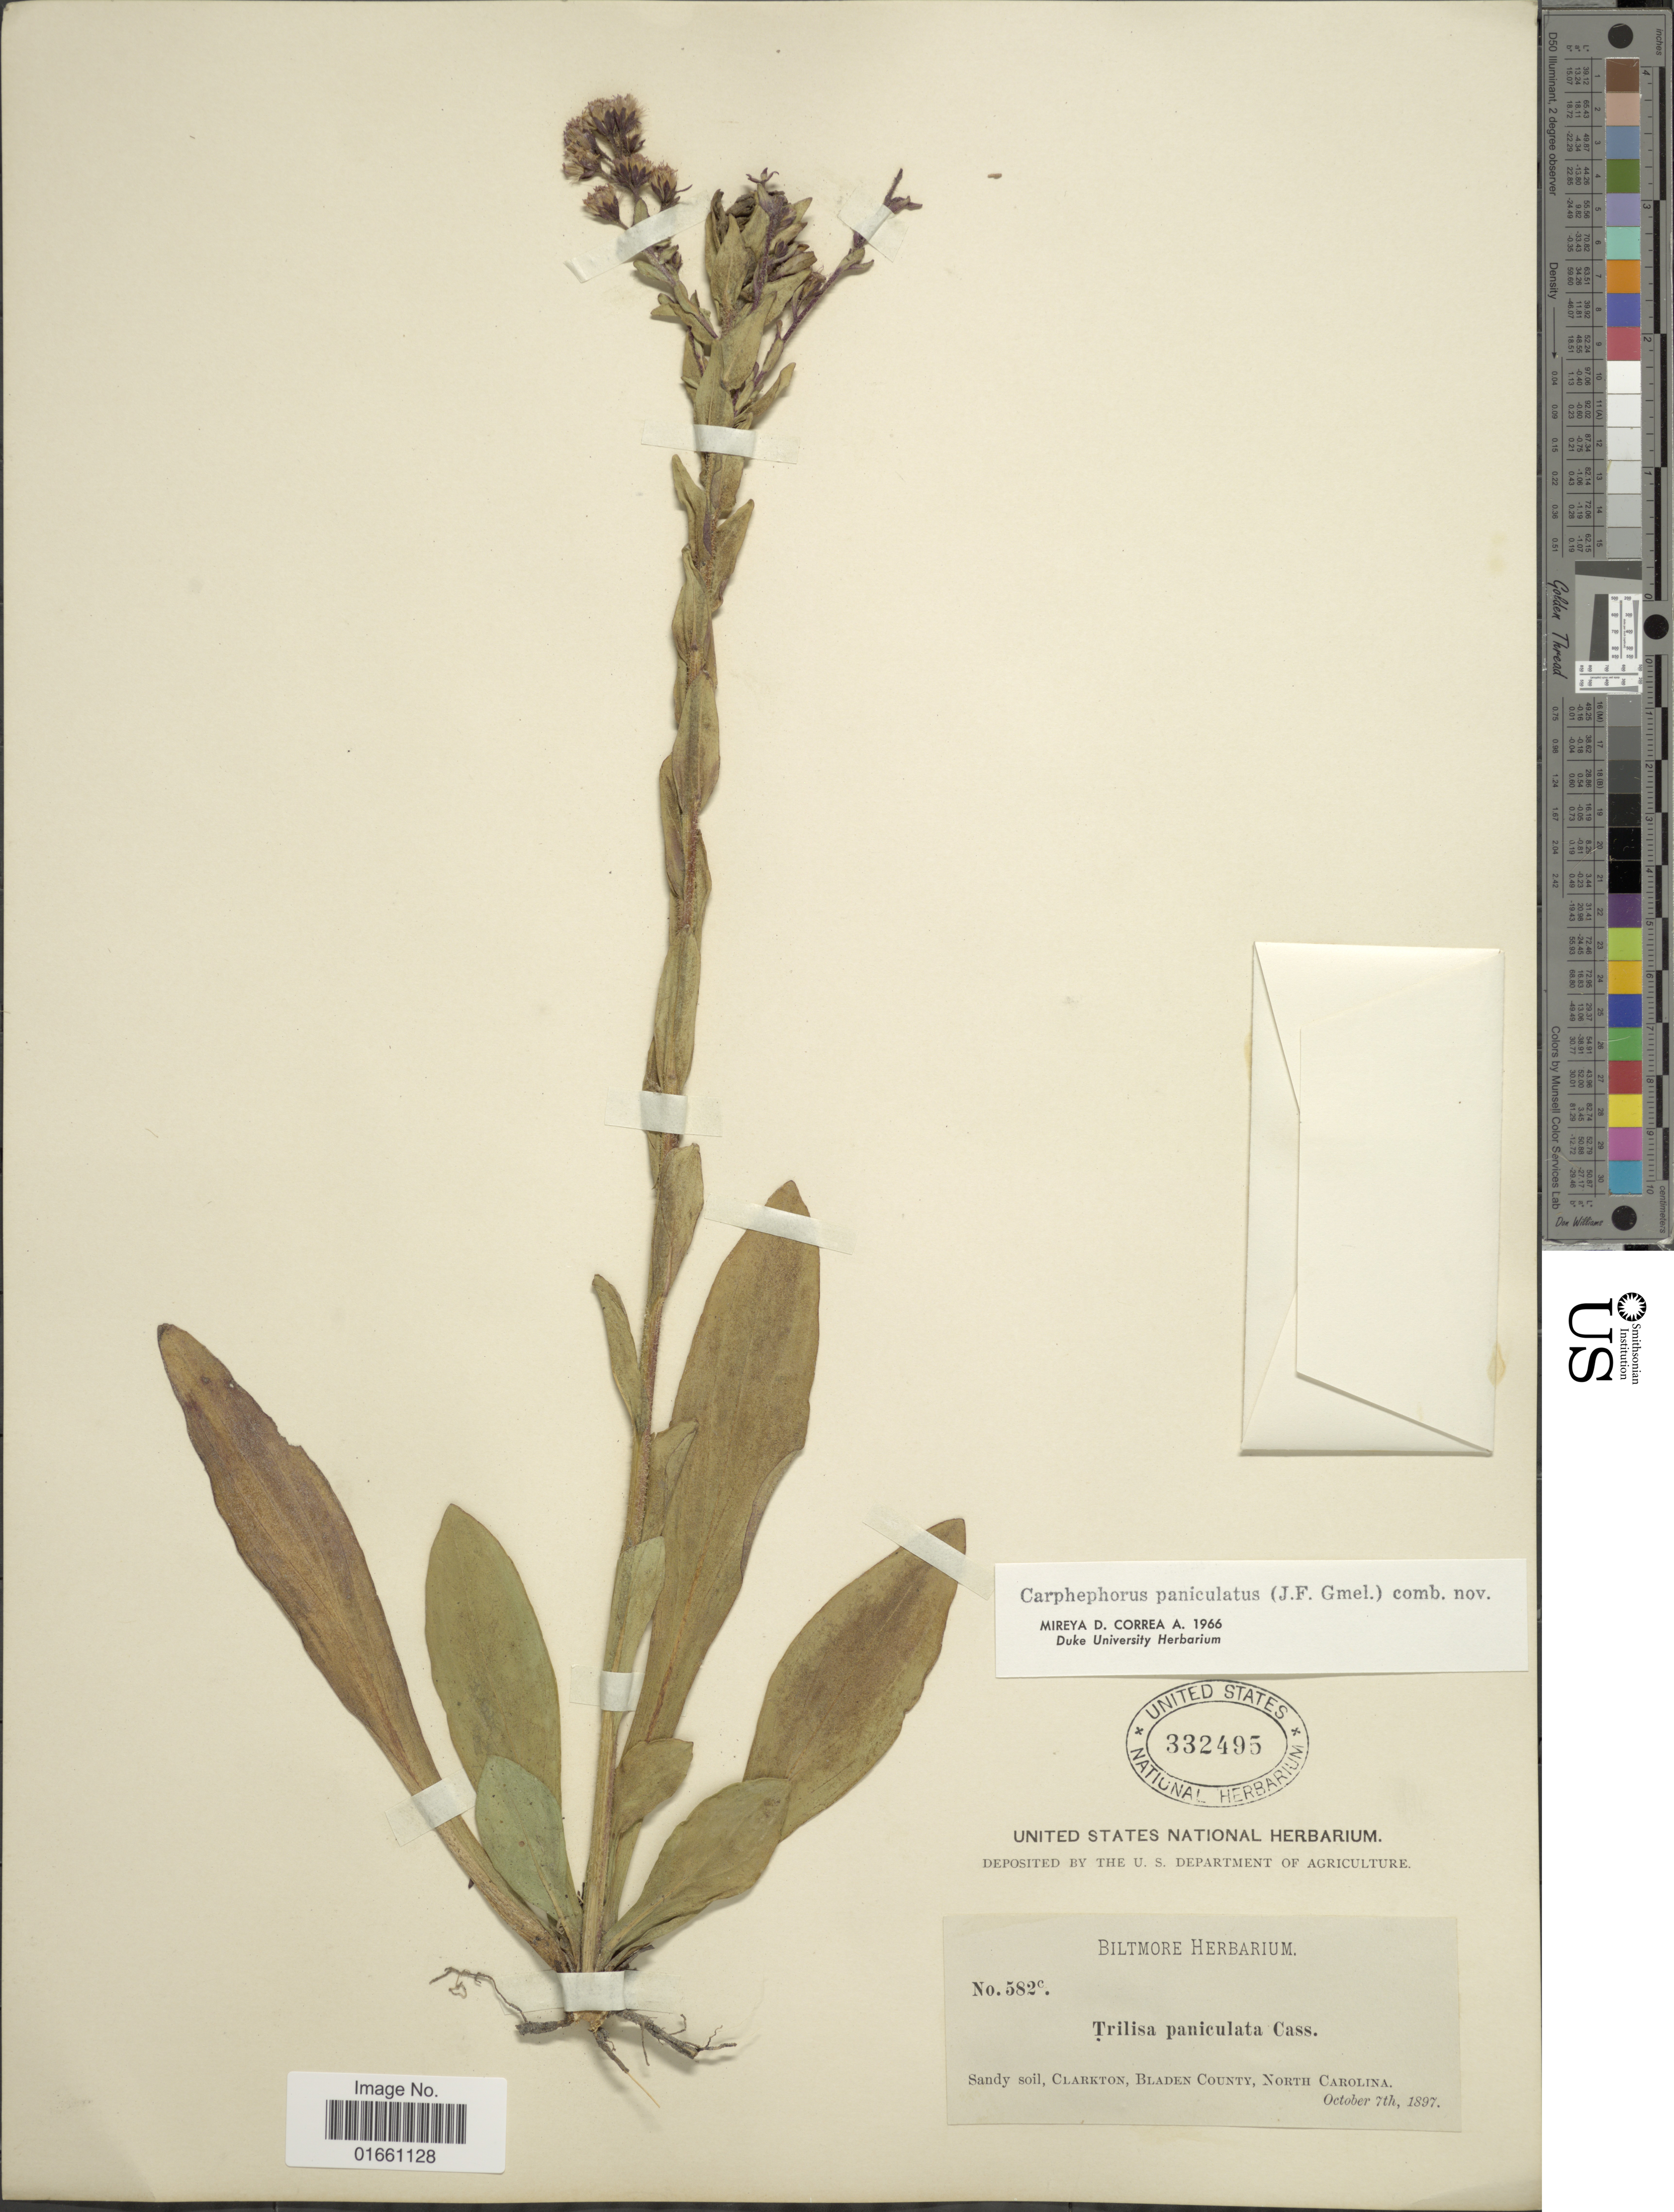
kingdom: Plantae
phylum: Tracheophyta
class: Magnoliopsida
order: Asterales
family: Asteraceae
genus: Trilisa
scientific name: Trilisa paniculata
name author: (J.F. Gmel.) Cass.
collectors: ex herb. Biltmore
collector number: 582c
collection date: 1897-10-07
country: United States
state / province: North Carolina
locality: Sandy soil, Clarkton, Bladen County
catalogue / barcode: US 332495